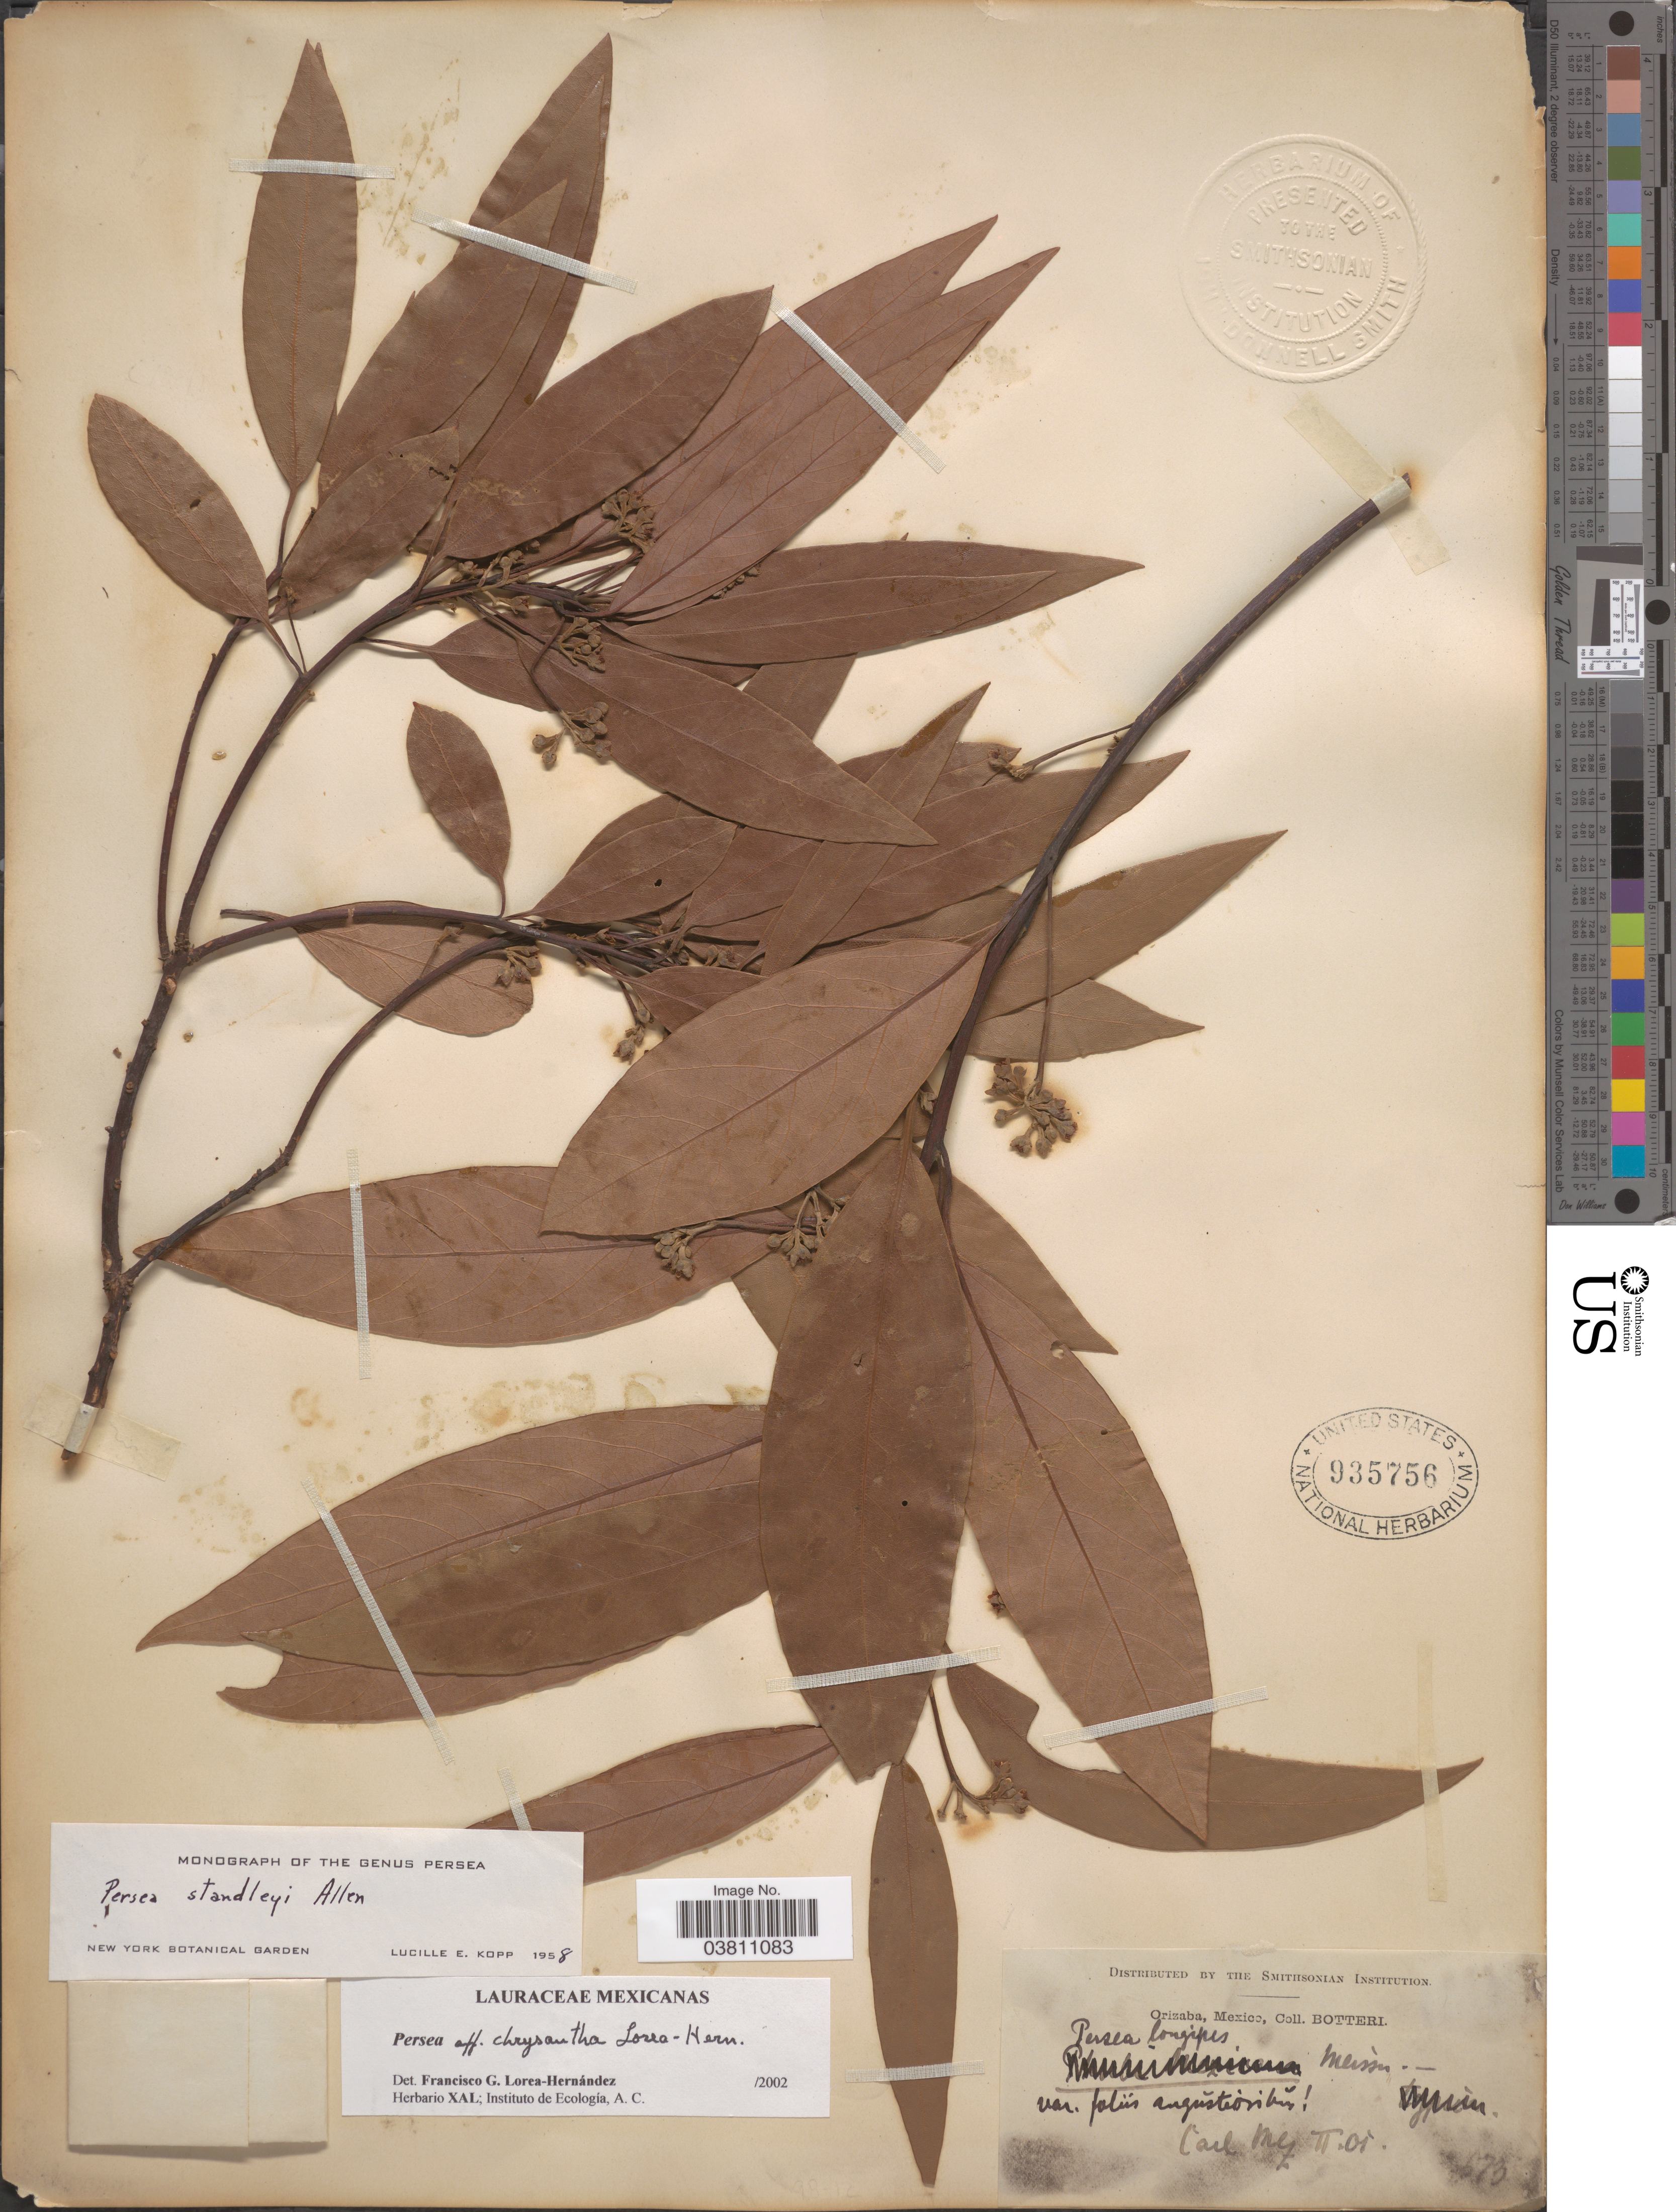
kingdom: Plantae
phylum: Tracheophyta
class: Magnoliopsida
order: Laurales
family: Lauraceae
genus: Persea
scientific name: Persea chrysantha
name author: Lorea-Hern.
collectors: -. Botteri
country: Mexico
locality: Orizaba.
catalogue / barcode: US 935756